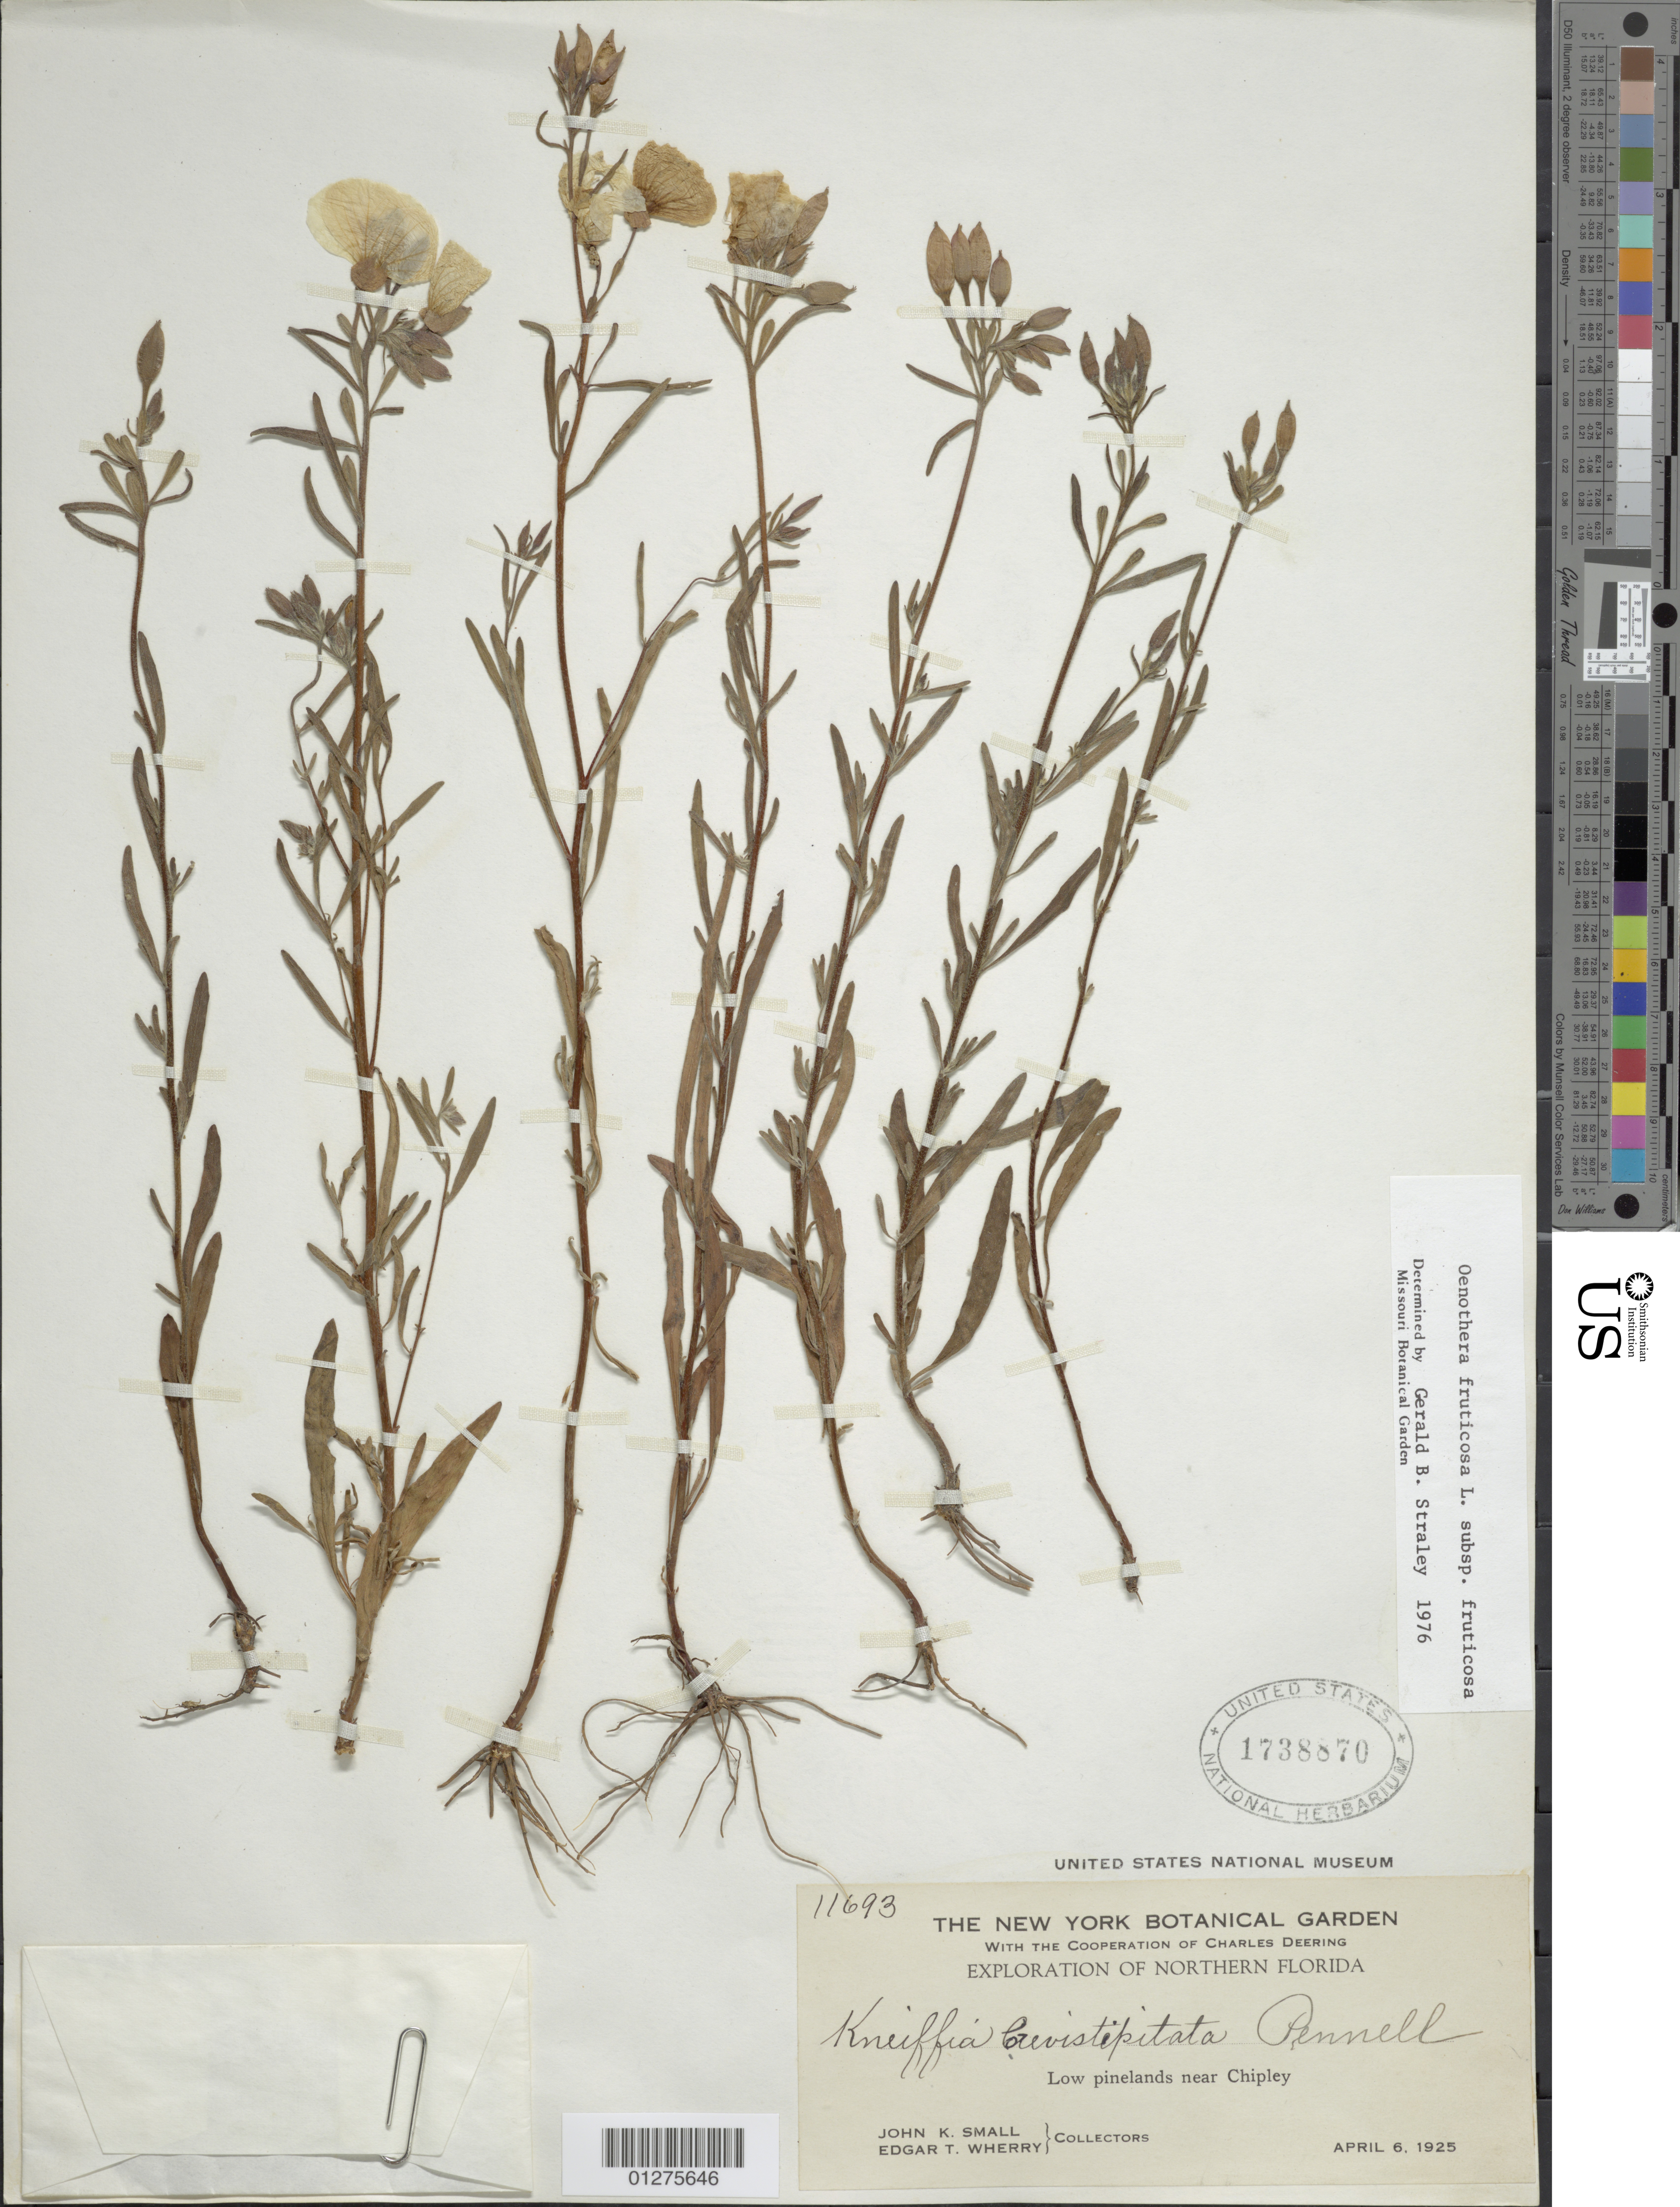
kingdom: Plantae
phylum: Tracheophyta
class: Magnoliopsida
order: Myrtales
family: Onagraceae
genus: Oenothera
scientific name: Oenothera fruticosa subsp. fruticosa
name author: L.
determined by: Straley, G. B.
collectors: J. K. Small & E. T. Wherry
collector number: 11693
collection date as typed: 06 Apr 1925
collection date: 1925-04-06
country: United States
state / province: Florida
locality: Low pinelands near Chipley.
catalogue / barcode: US 1738870